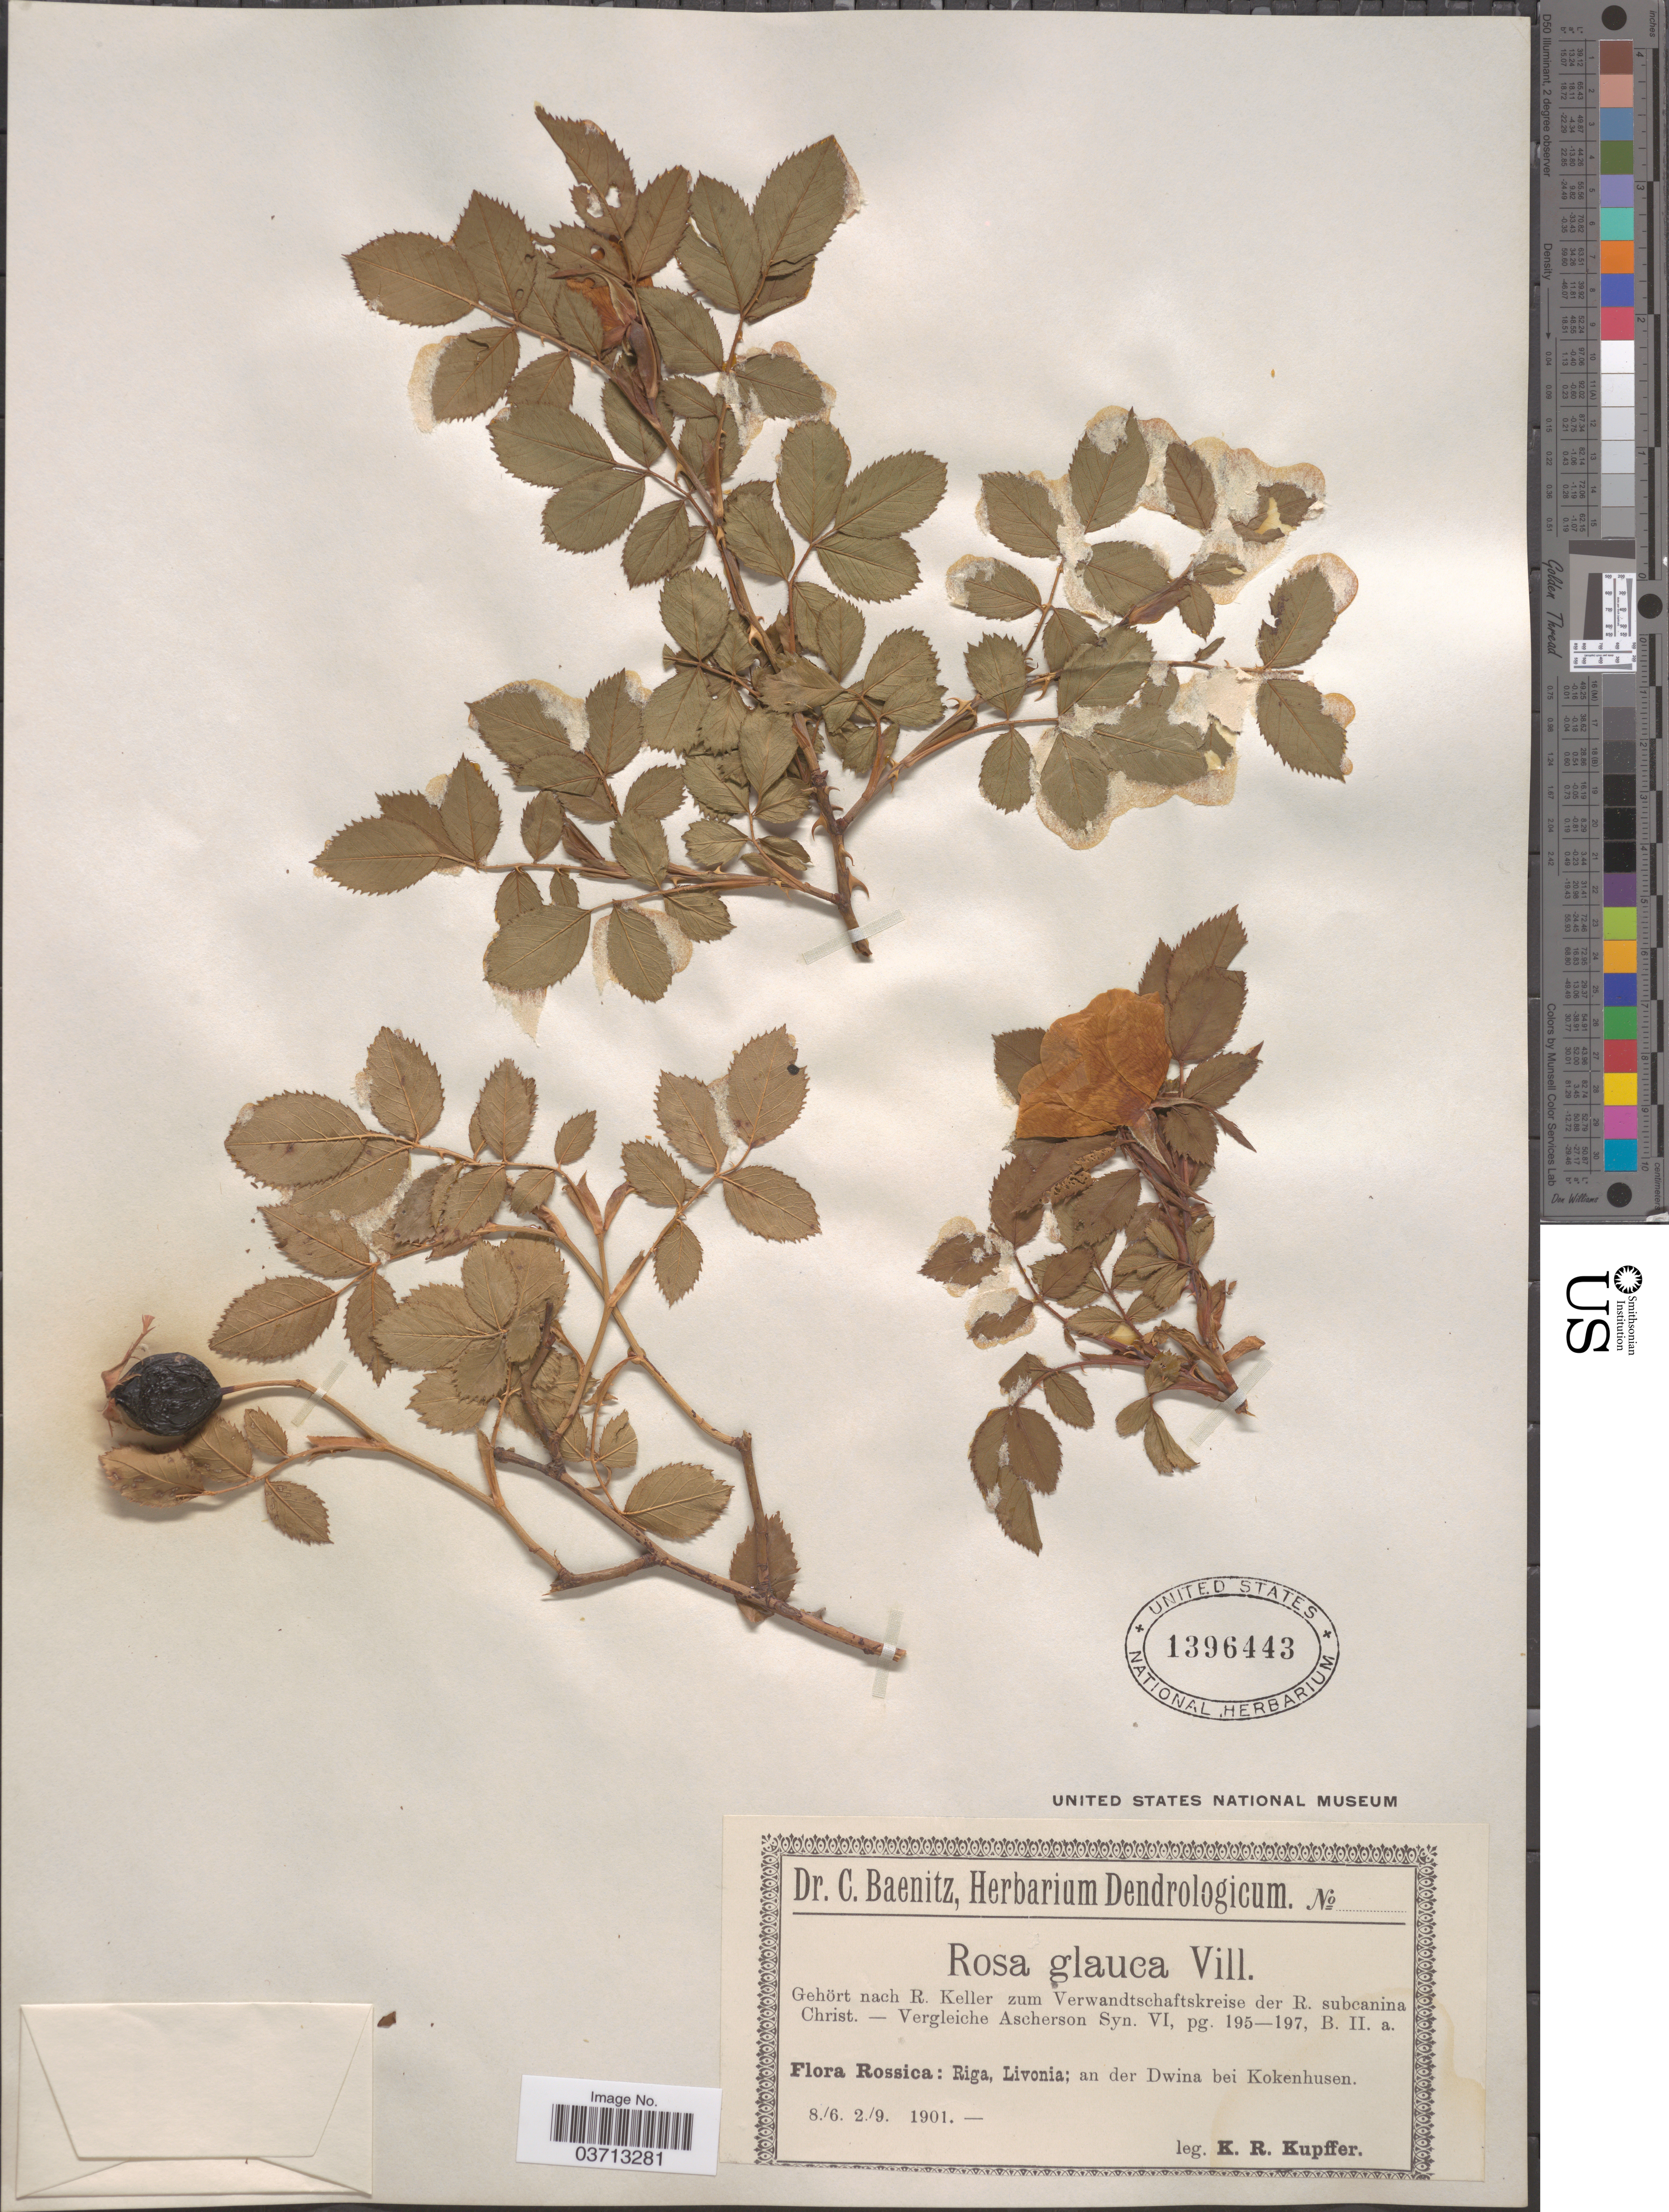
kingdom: Plantae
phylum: Tracheophyta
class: Magnoliopsida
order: Rosales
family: Rosaceae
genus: Rosa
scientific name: Rosa glauca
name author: Pourr.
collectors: K. Kupffer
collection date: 1901-06-08/1901-09-02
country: Latvia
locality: Rossica: Riga, Livonia; an der Dwina bei Kokenhusen.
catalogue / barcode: US 1396443